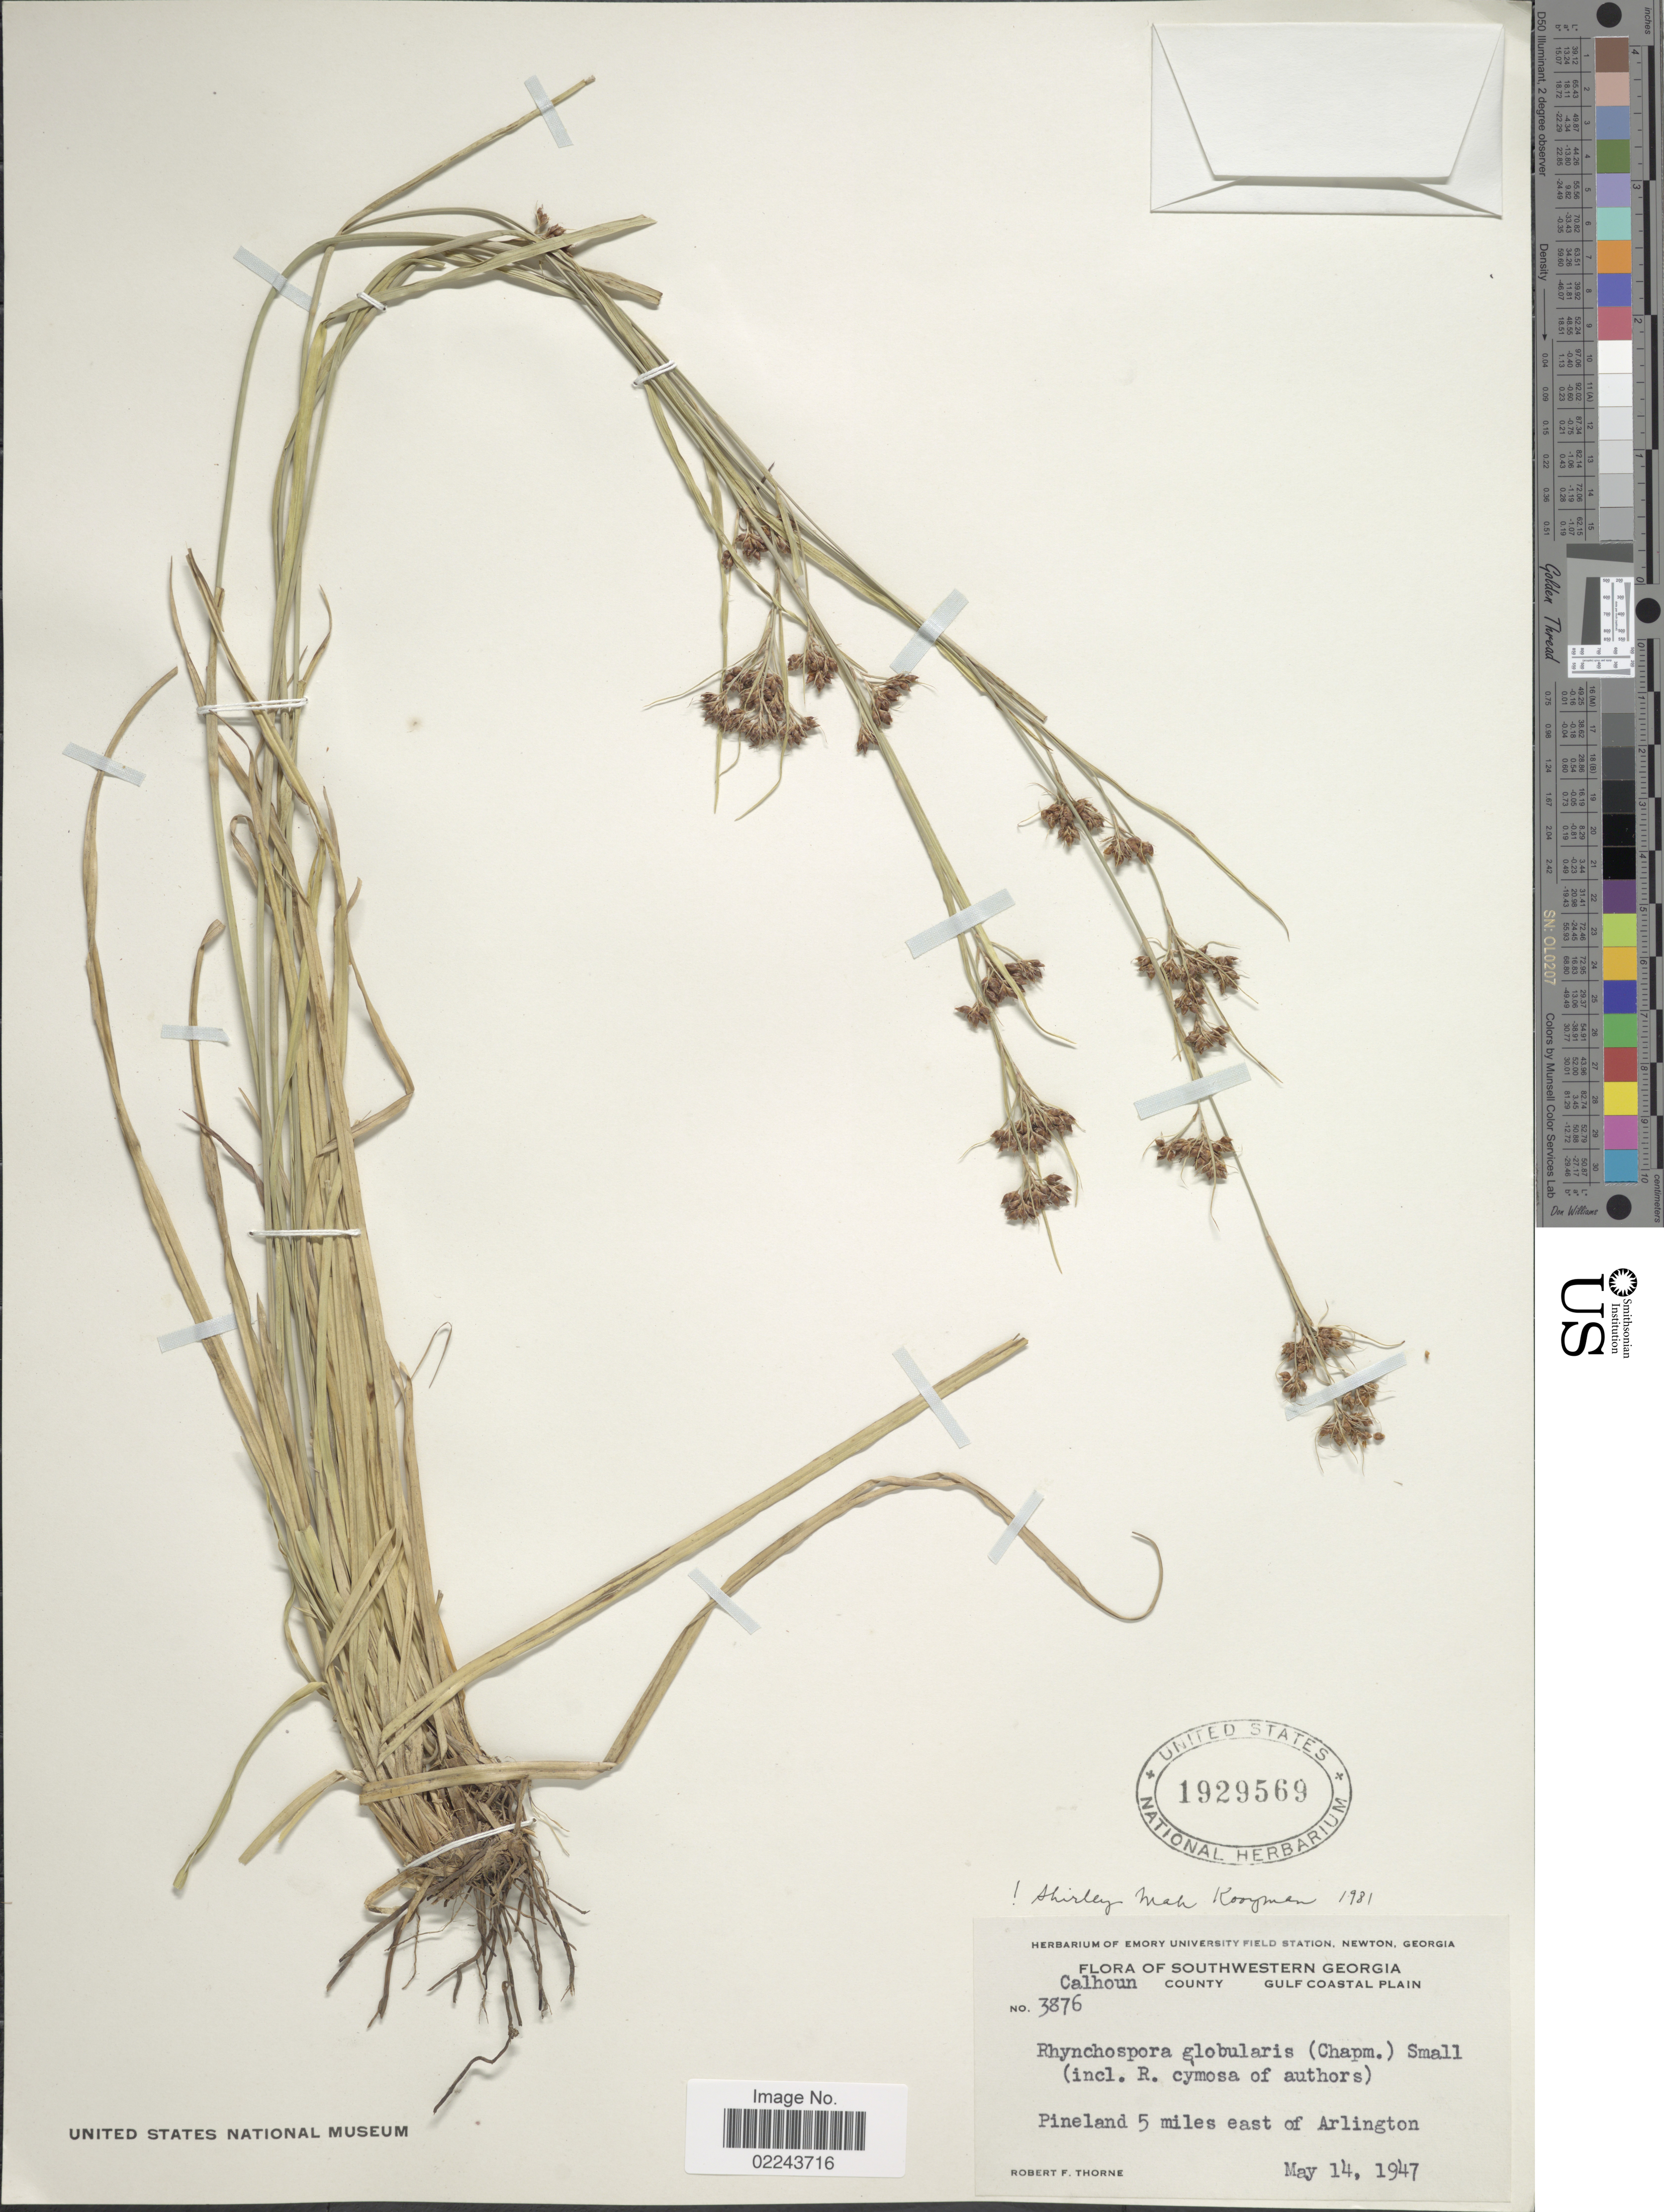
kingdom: Plantae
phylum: Tracheophyta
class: Liliopsida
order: Poales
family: Cyperaceae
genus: Rhynchospora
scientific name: Rhynchospora globularis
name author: (Chapm.) Small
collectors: R. F. Thorne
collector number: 3876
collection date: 1947-05-14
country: United States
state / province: Georgia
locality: Southwestern Georgia, Calhoun County, Gulf Coastal Plain, pineland 5 miles east of Arlington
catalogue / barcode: US 1929569